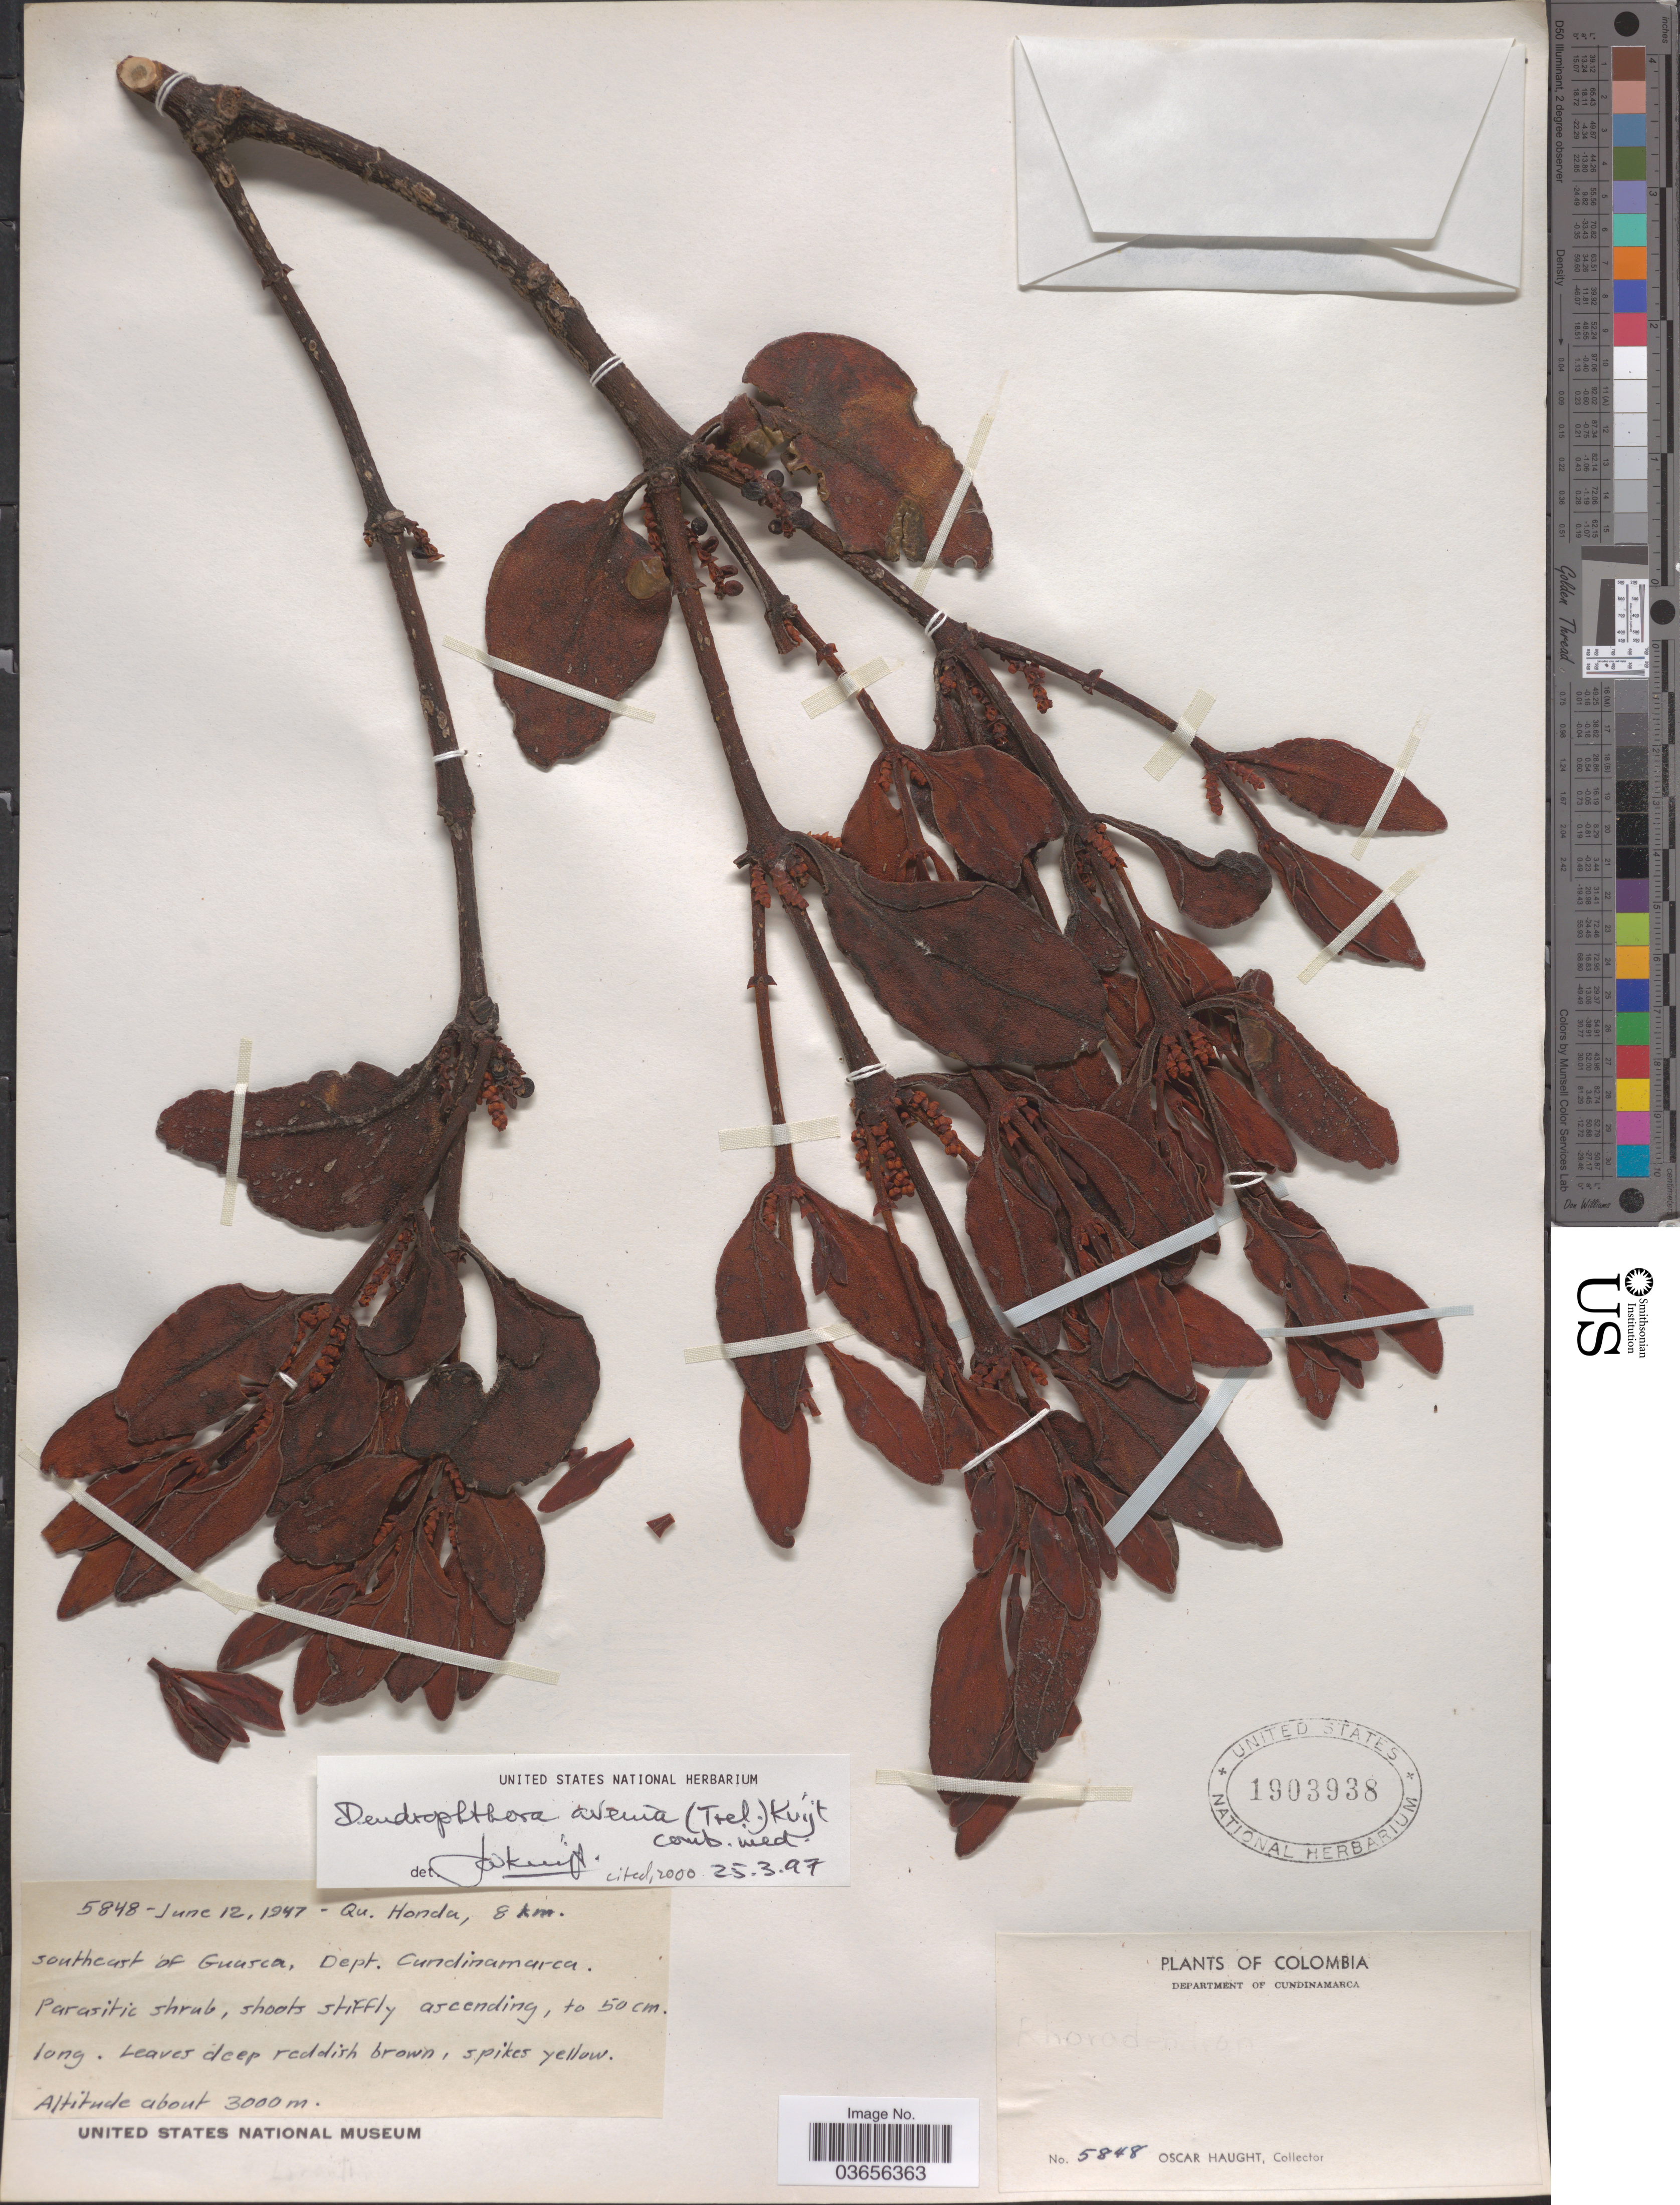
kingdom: Plantae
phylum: Tracheophyta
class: Magnoliopsida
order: Santalales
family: Viscaceae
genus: Dendrophthora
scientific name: Dendrophthora avenia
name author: (Trel.) Kuijt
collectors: O. Haught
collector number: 5848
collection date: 1947-06-12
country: Colombia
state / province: Cundinamarca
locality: Qui. Honda, 8 km. southeast of Guasca, Dept. Cundinamarca.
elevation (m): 3000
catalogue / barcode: US 1903938